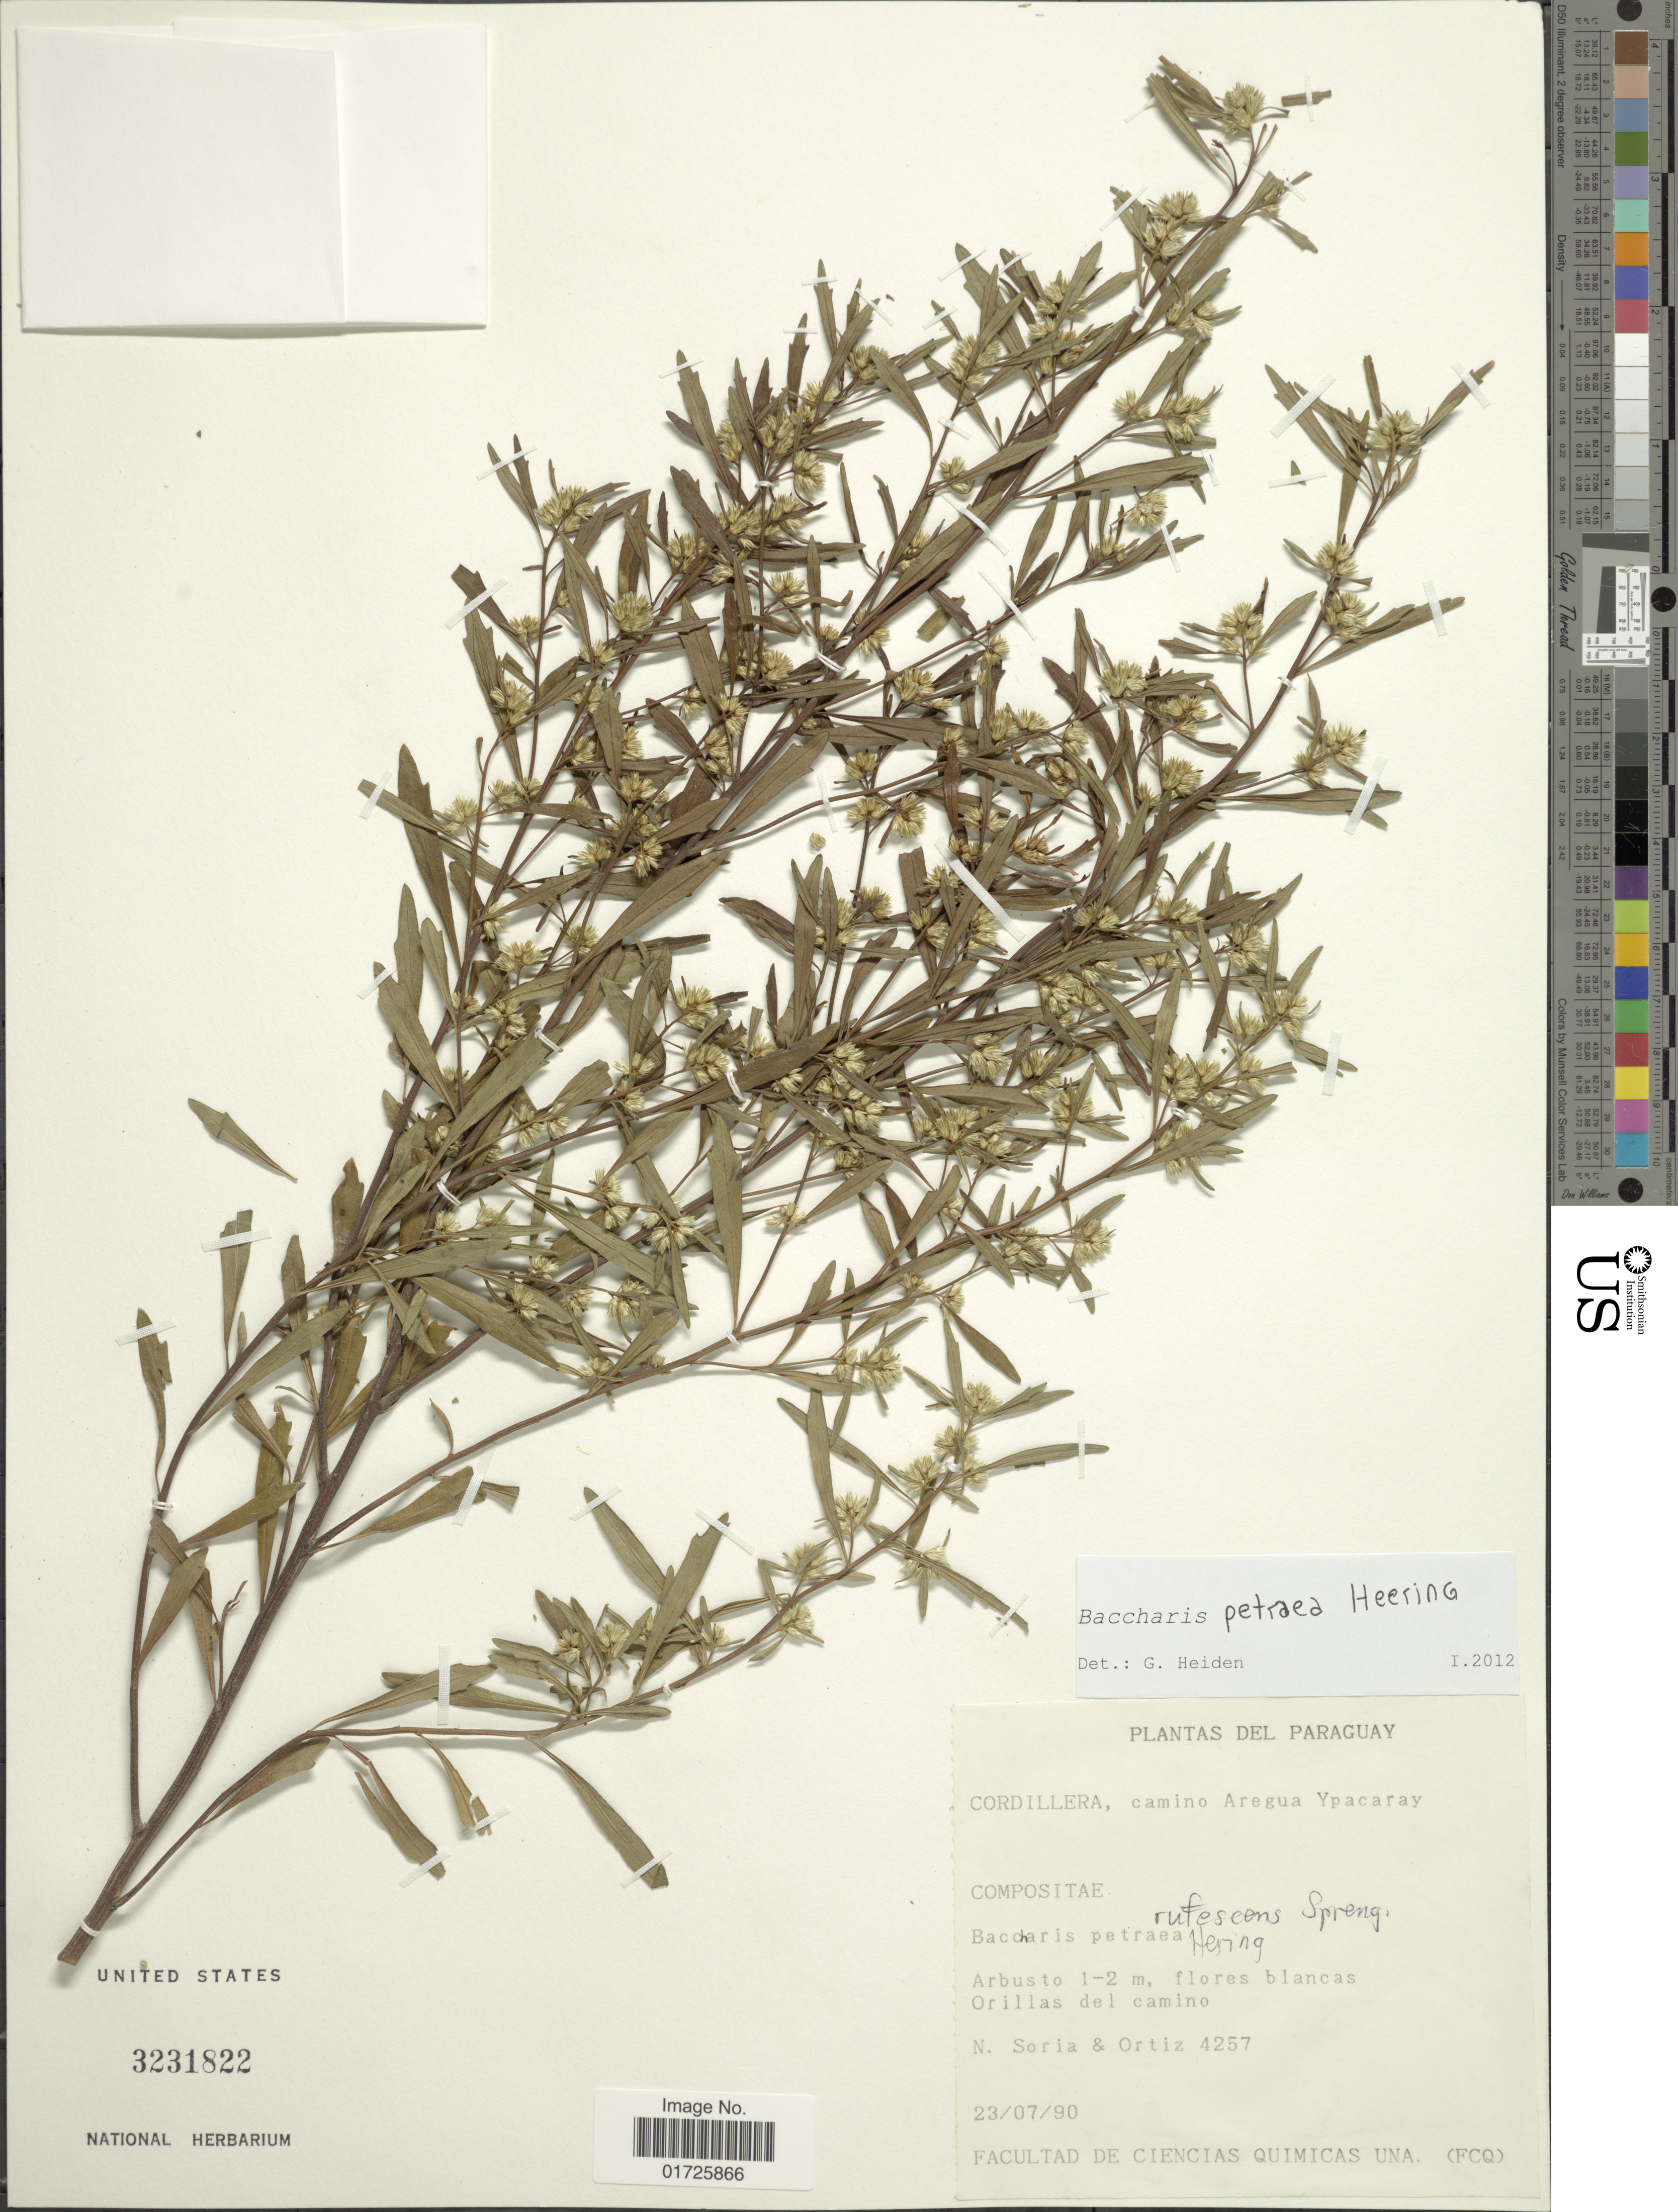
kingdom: Plantae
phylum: Tracheophyta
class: Magnoliopsida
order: Asterales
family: Asteraceae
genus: Baccharis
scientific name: Baccharis petraea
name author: Herring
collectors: N. Soria & -- Ortiz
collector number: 4257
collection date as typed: Transcribed d/m/y: 23/7/90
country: Paraguay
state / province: Cordillera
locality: Cordillera, camino Aegua Ypacaray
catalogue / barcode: US 3231822